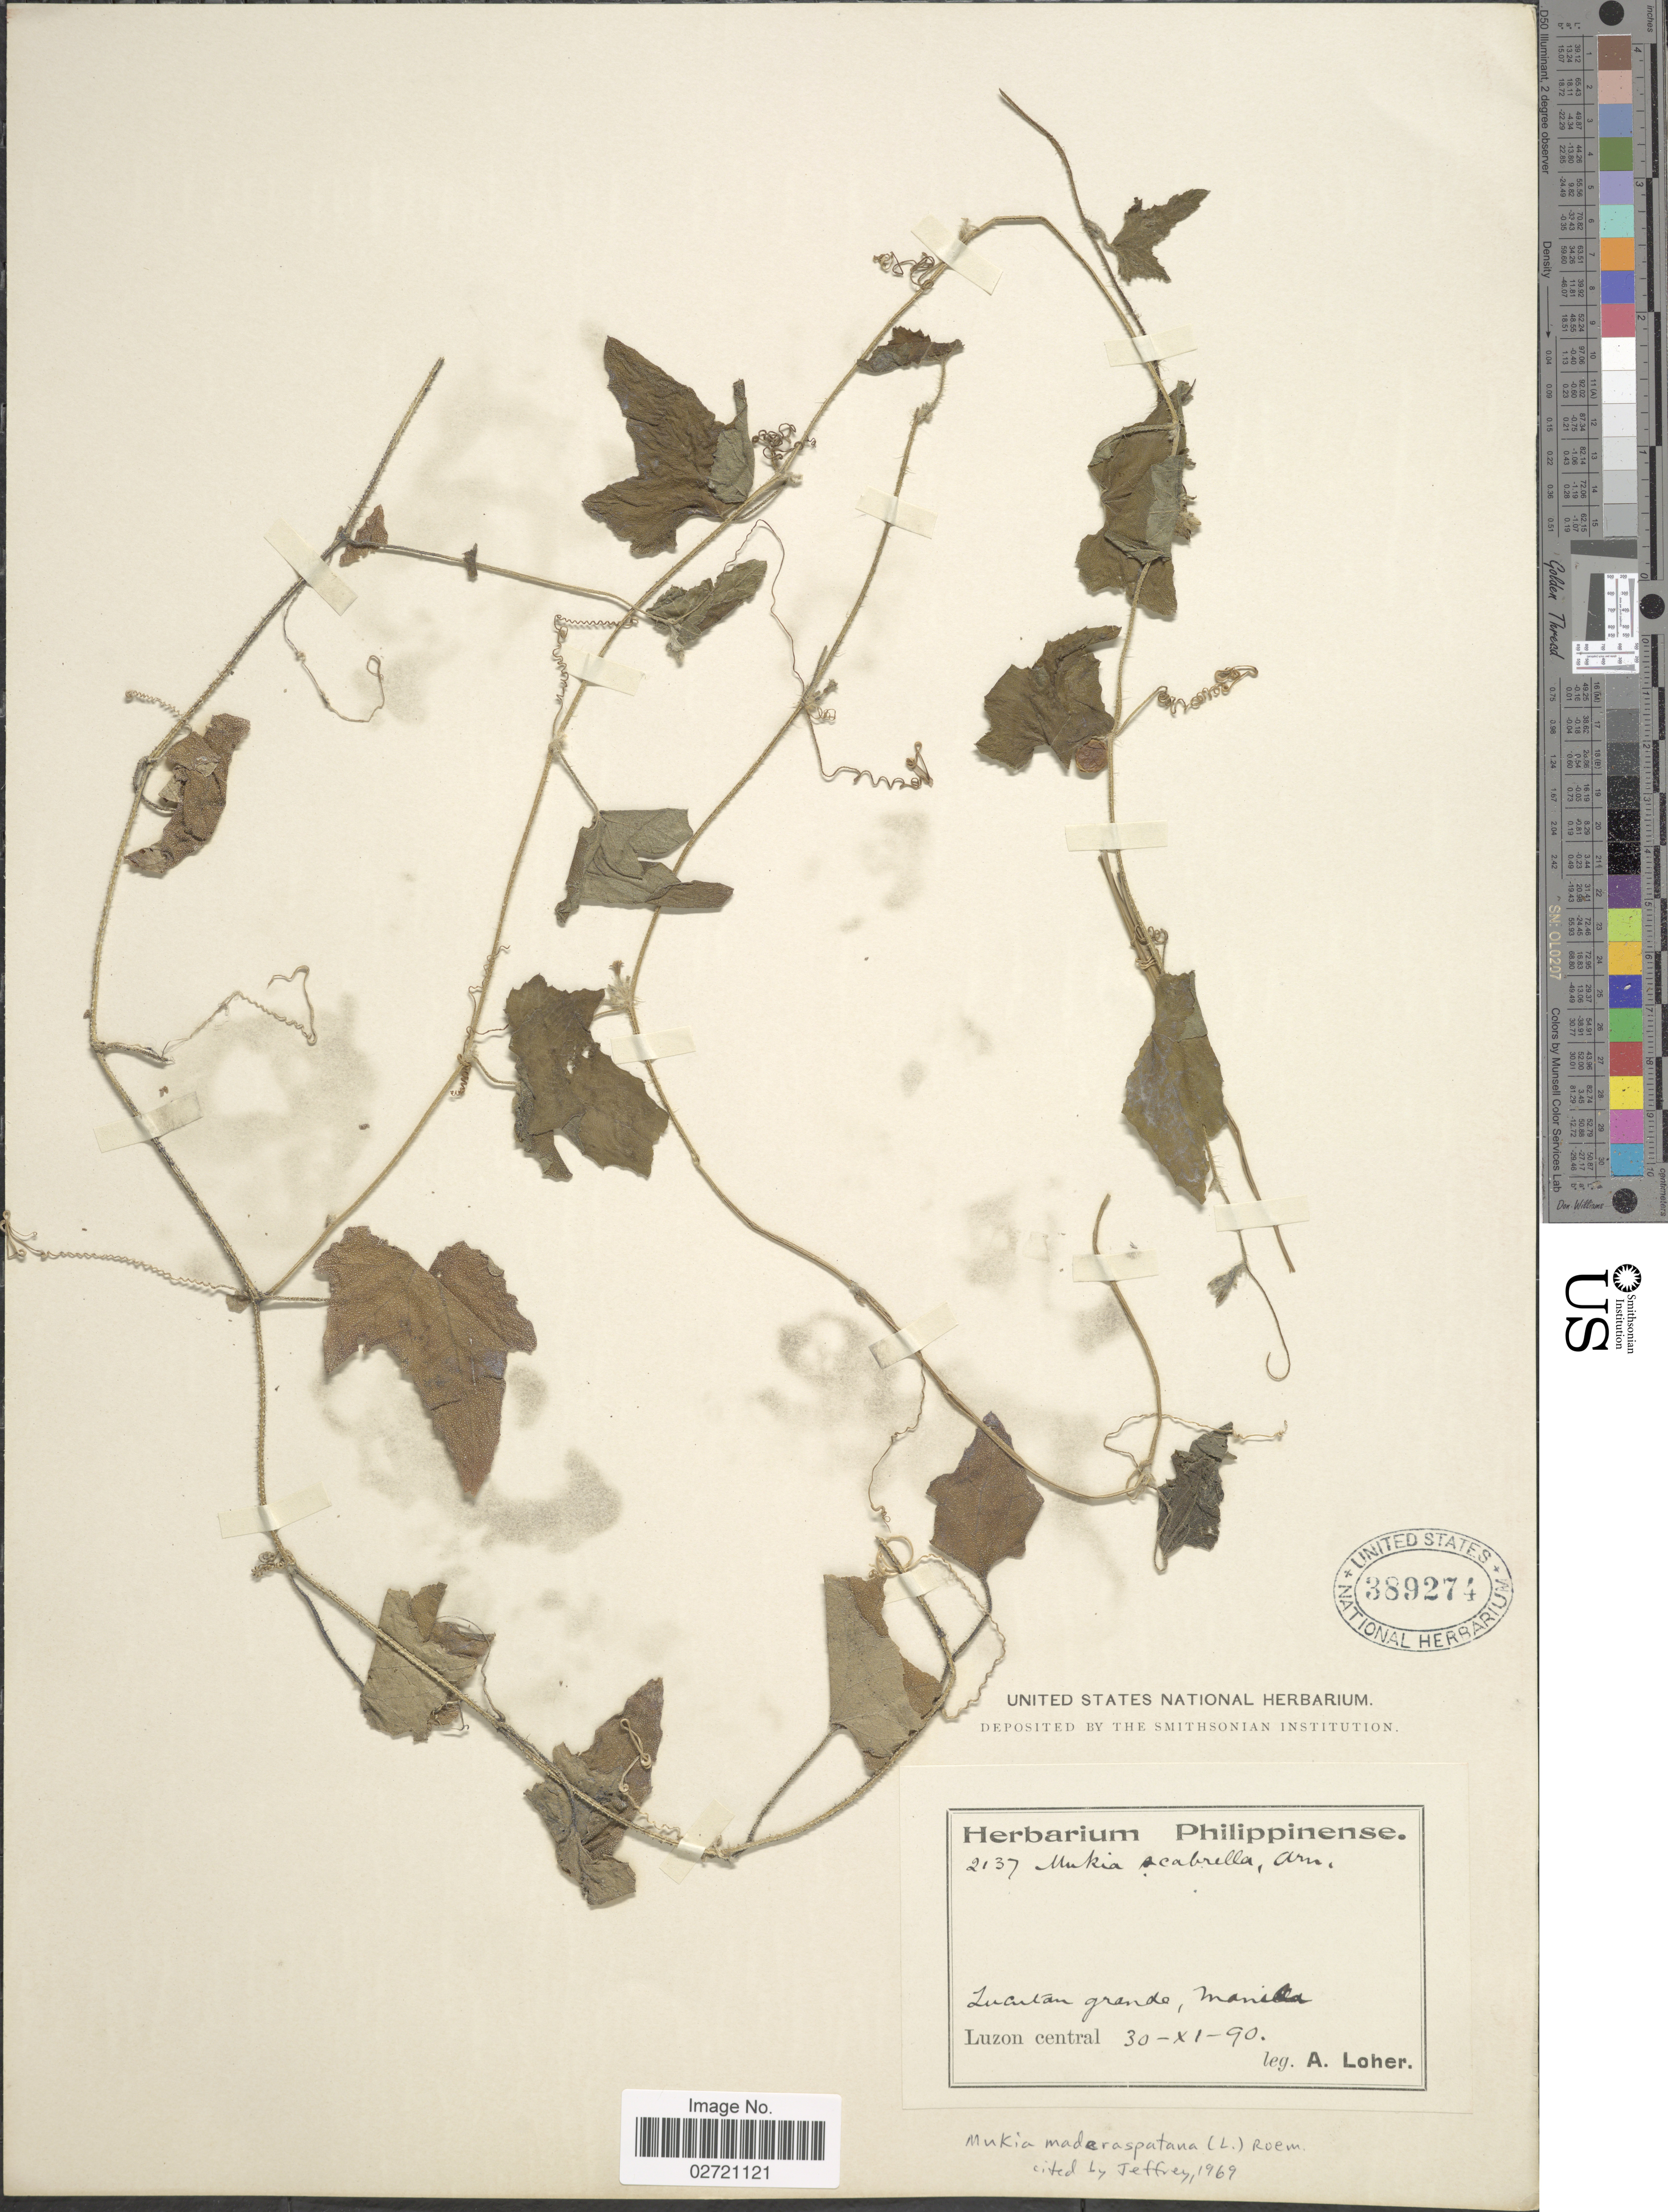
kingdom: Plantae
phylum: Tracheophyta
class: Magnoliopsida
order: Cucurbitales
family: Cucurbitaceae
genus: Cucumis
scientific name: Cucumis maderaspatanus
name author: L.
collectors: A. Loher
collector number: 2137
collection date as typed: Transcribed d/m/y: 30/11/90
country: Philippines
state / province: National Capital Region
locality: Lucutan Grande, Manila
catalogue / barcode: US 389274